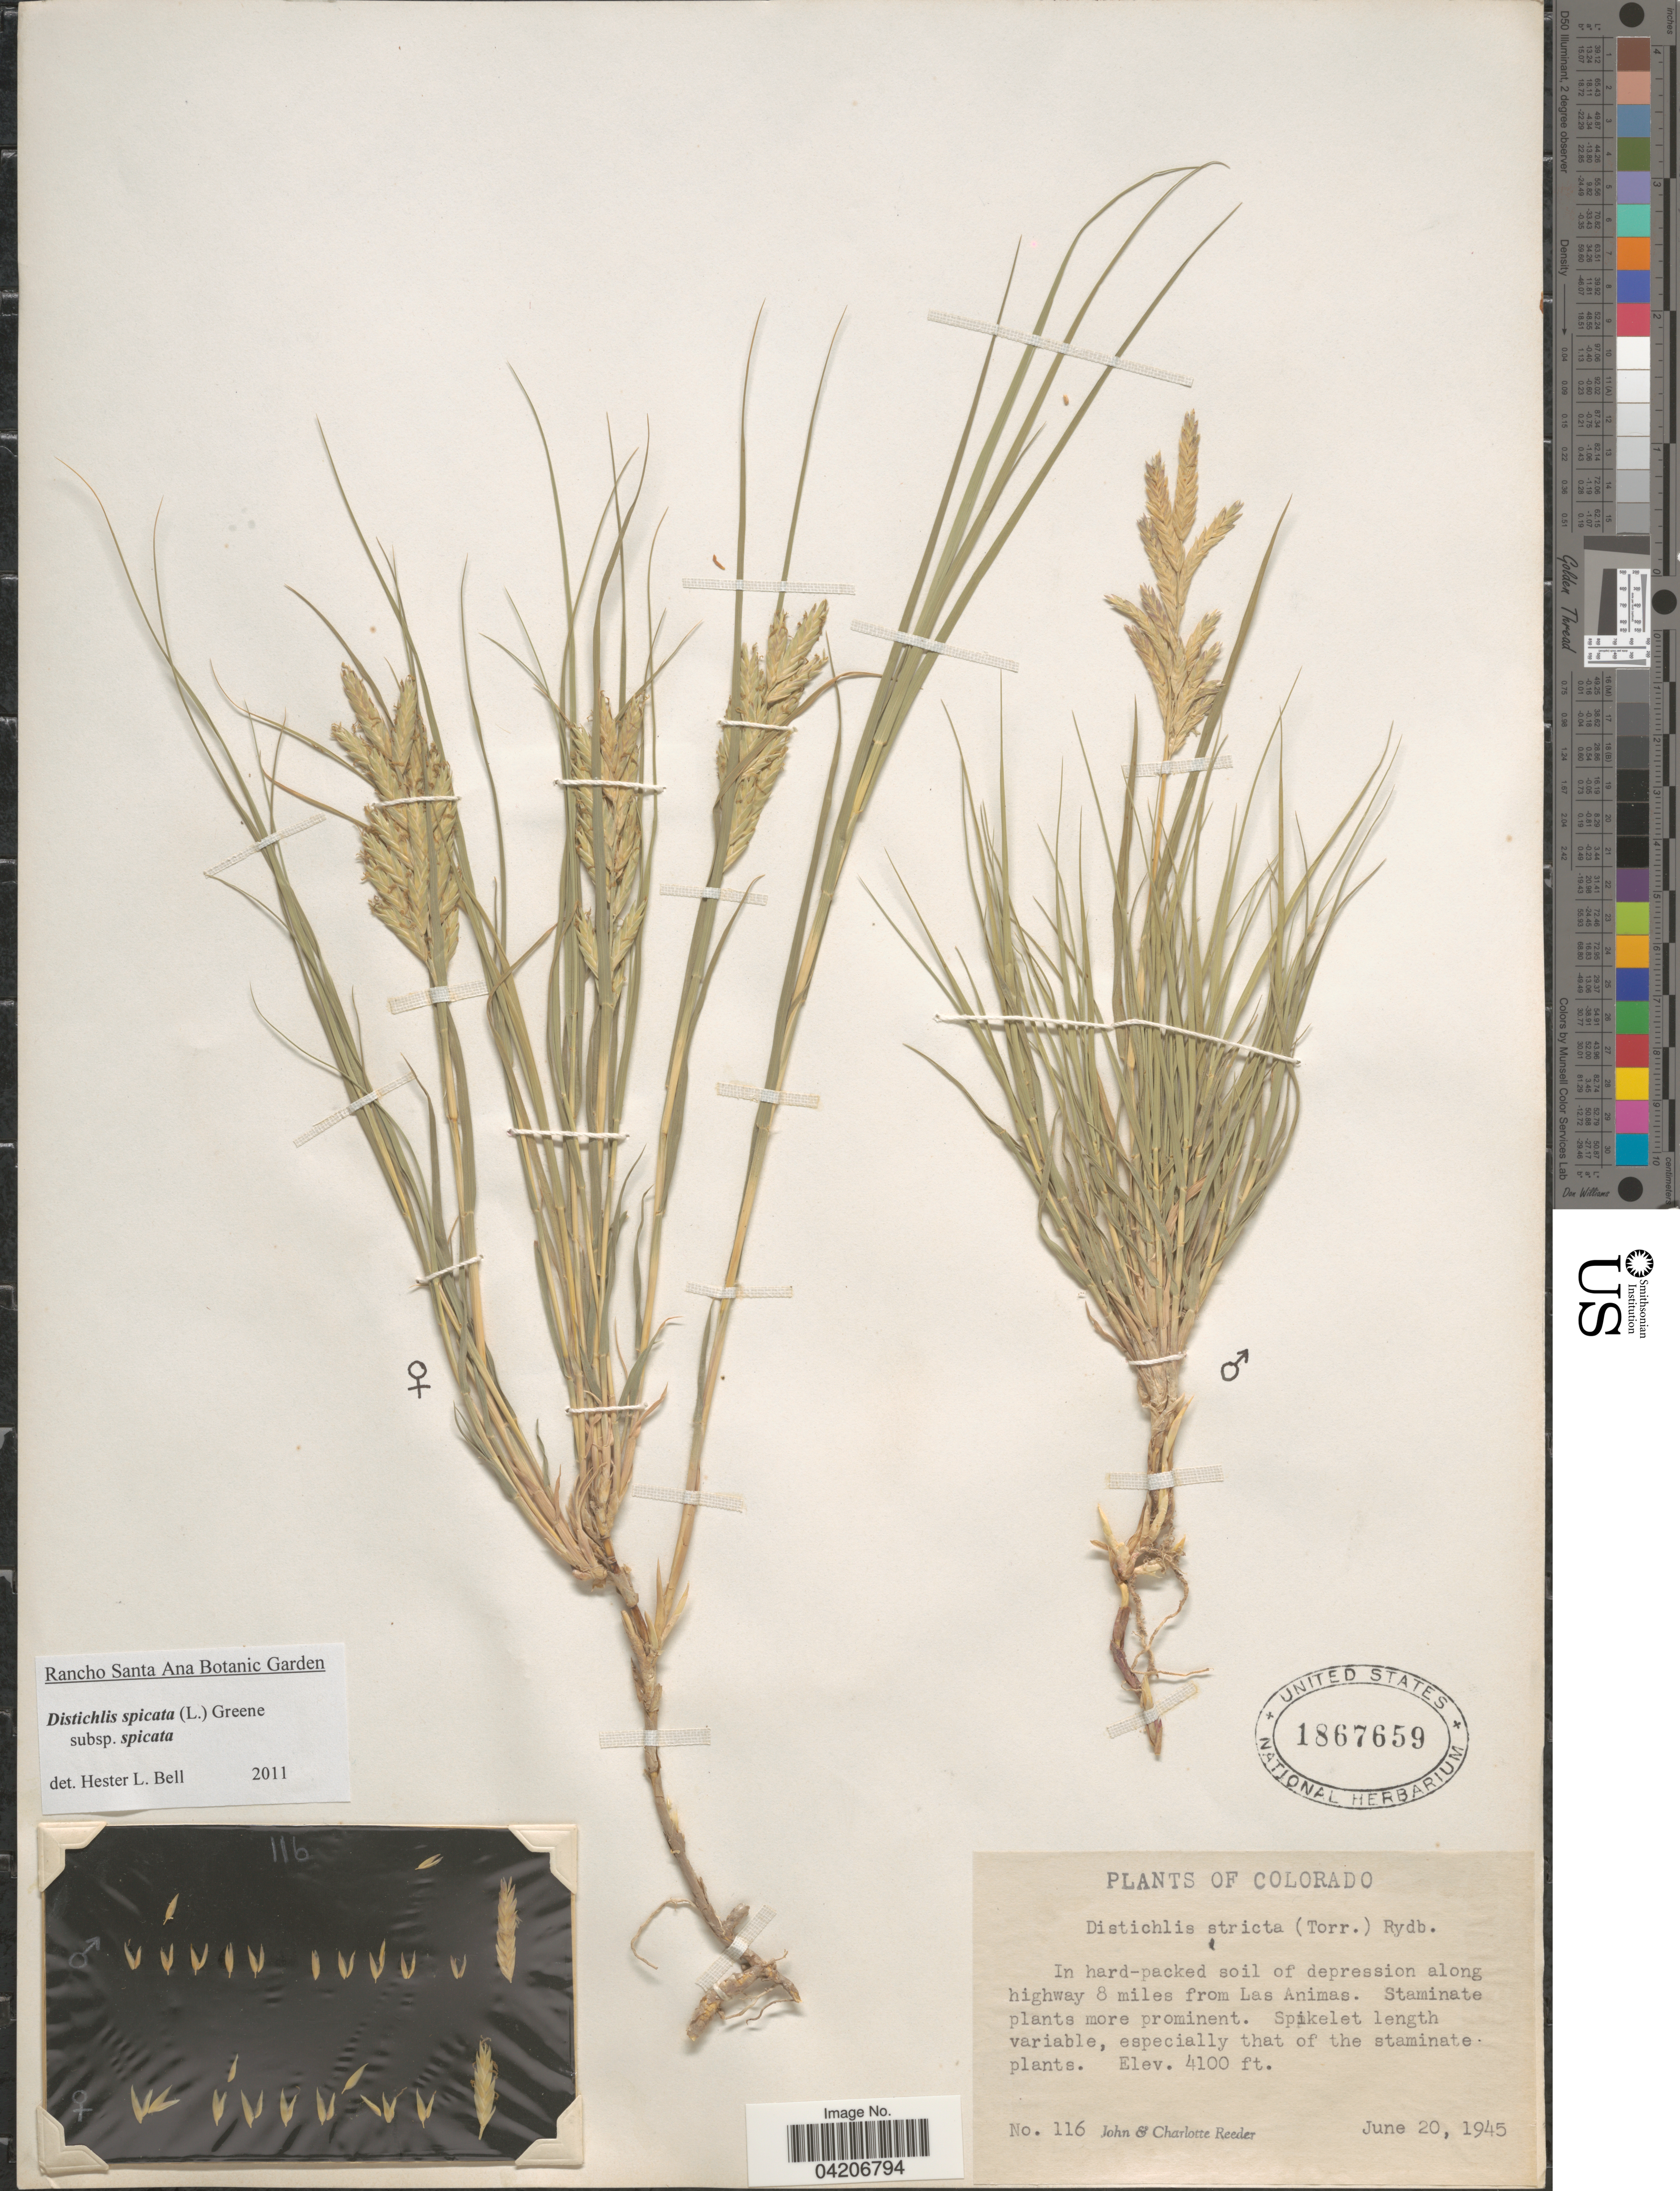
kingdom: Plantae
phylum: Tracheophyta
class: Liliopsida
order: Poales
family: Poaceae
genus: Distichlis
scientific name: Distichlis spicata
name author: (L.) Greene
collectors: J. R. Reeder & C. G. Reeder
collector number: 116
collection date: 1945-06-20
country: United States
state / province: Colorado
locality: In hard-packed soil of depression along highway 8 miles from Las Animas.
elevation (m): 1250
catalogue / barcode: US 1867659